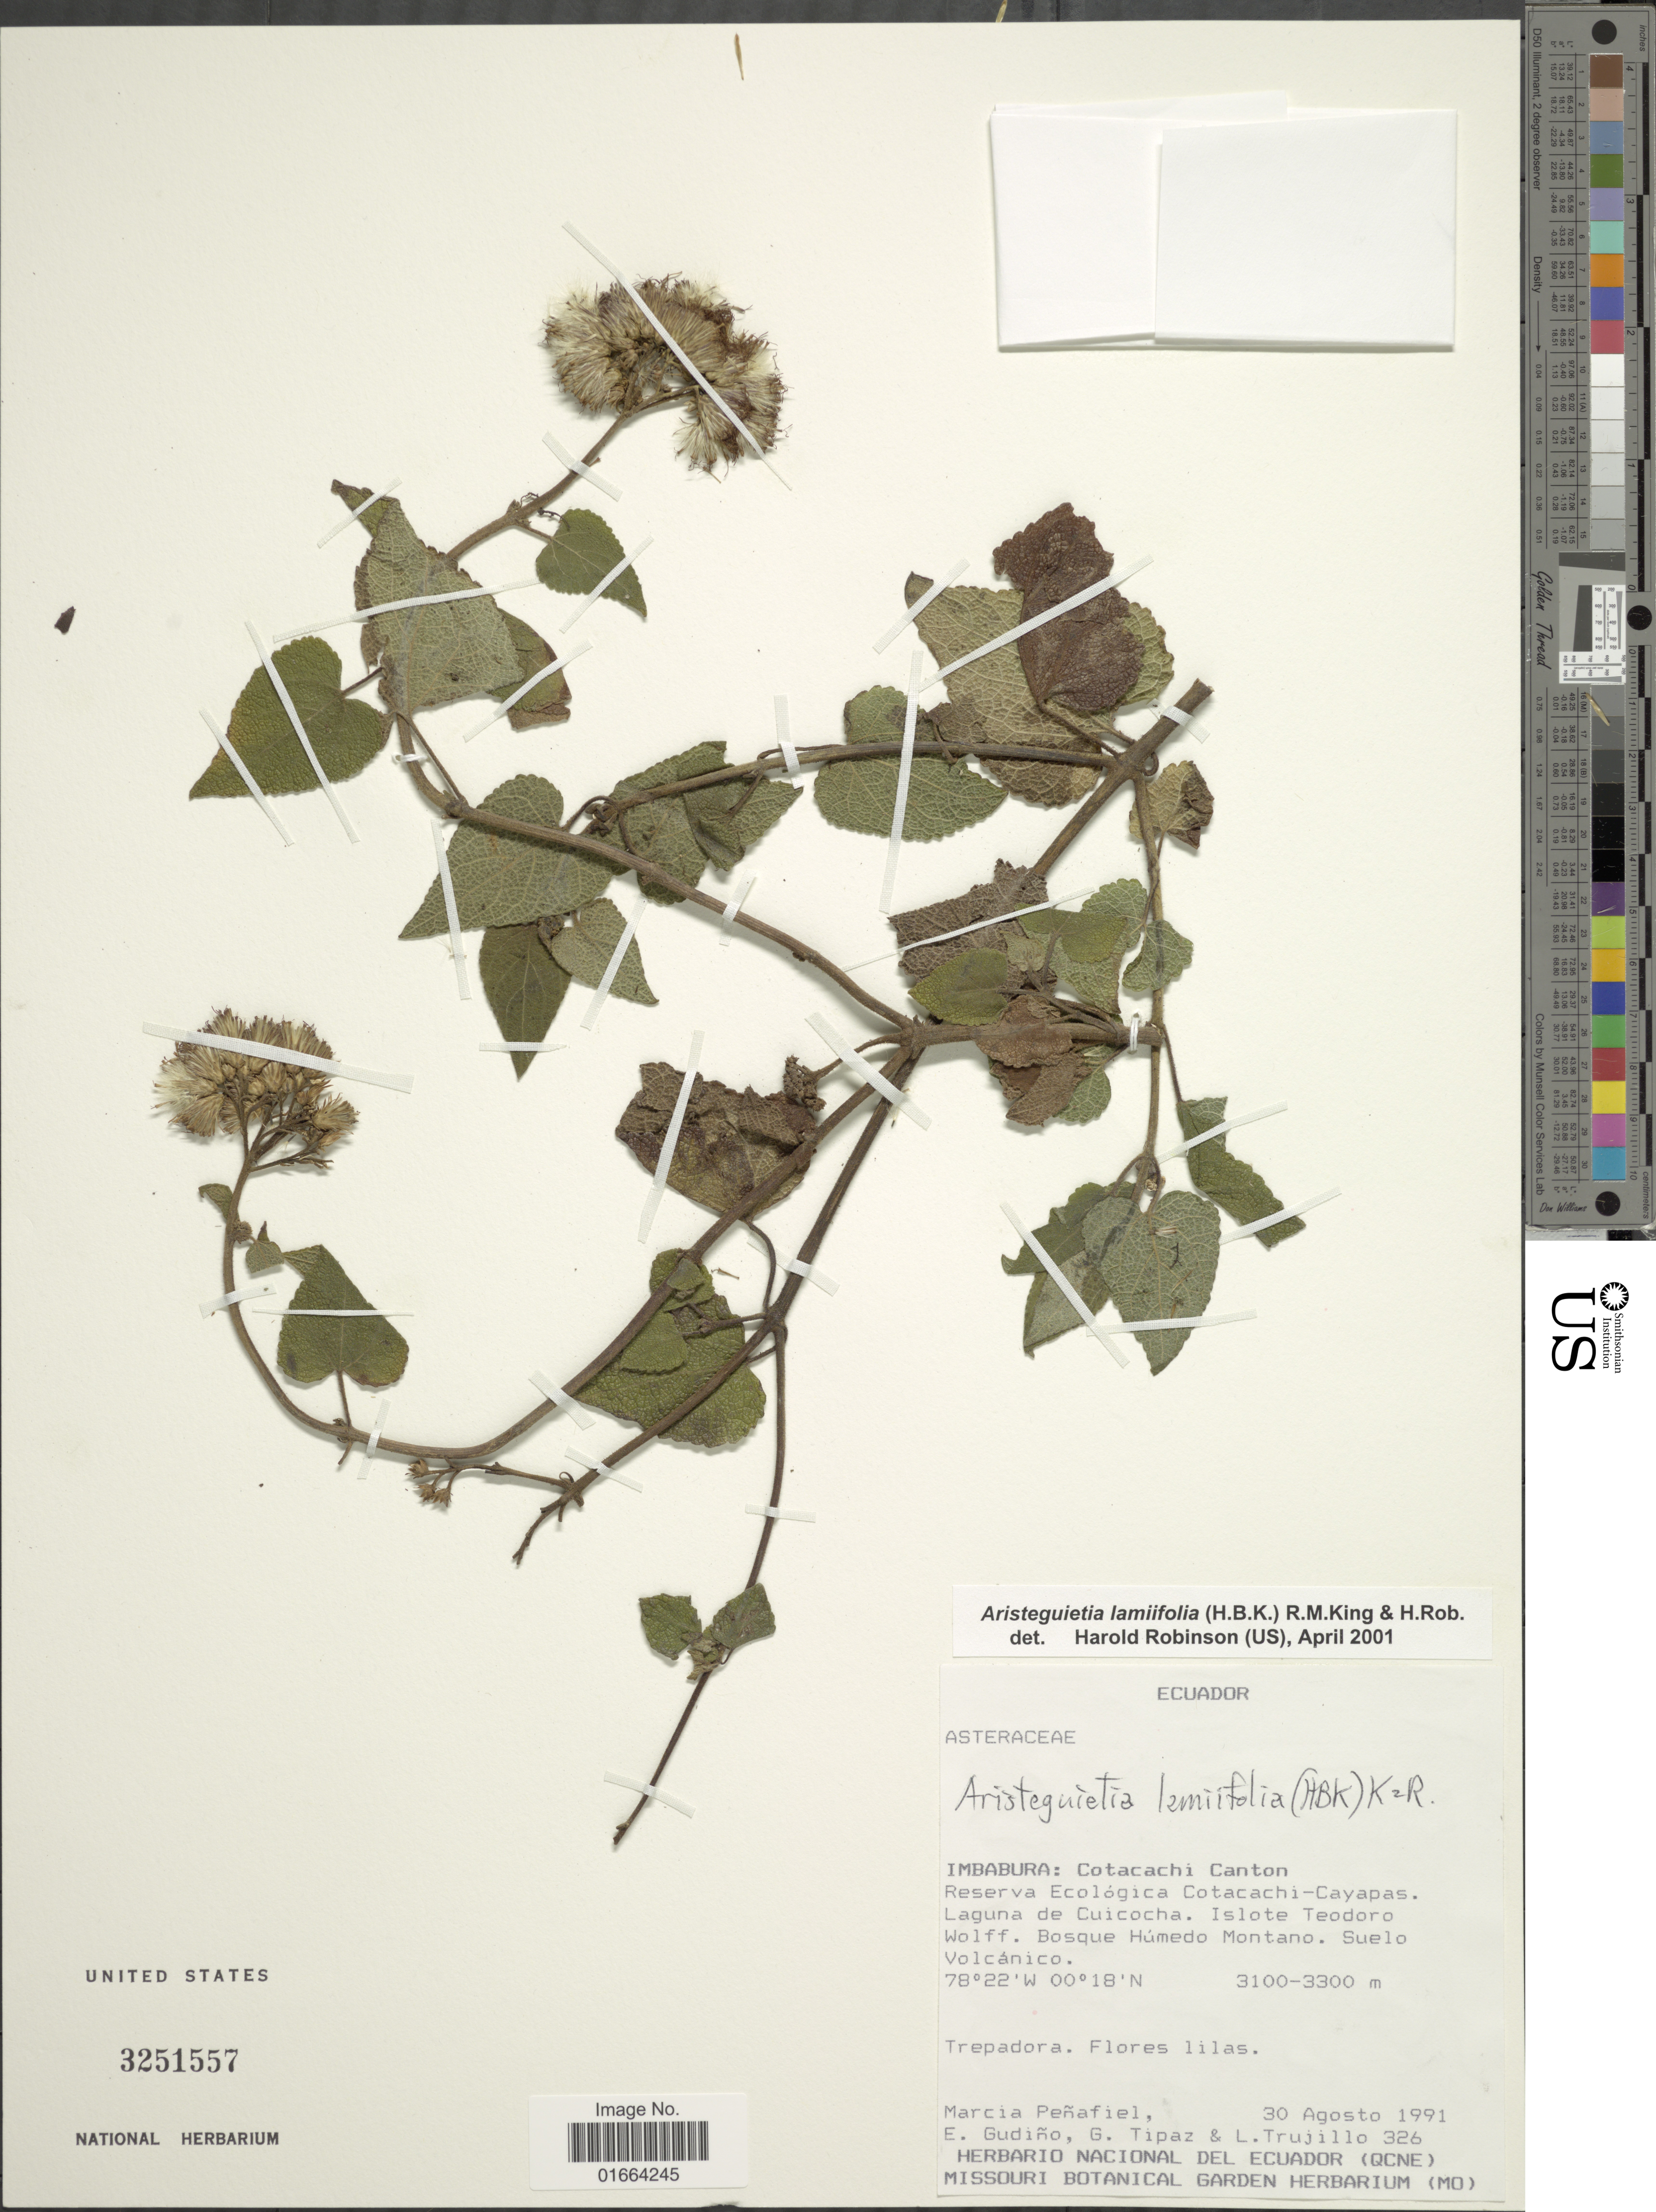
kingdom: Plantae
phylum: Tracheophyta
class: Magnoliopsida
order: Asterales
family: Asteraceae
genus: Aristeguietia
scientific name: Aristeguietia lamiifolia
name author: (Kunth) R.M. King & H. Rob.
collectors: M. Penafiel, E. Gudiño, G. Tipaz & L. Trujillo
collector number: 326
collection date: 1991-08-30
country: Ecuador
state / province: Imbabura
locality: Cotacachi Canton. Reserva Ecológica Cotacachi-Cayapas. Laguna de Cuicocha. Islote Teodoro Wolff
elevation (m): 3100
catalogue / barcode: US 3251557